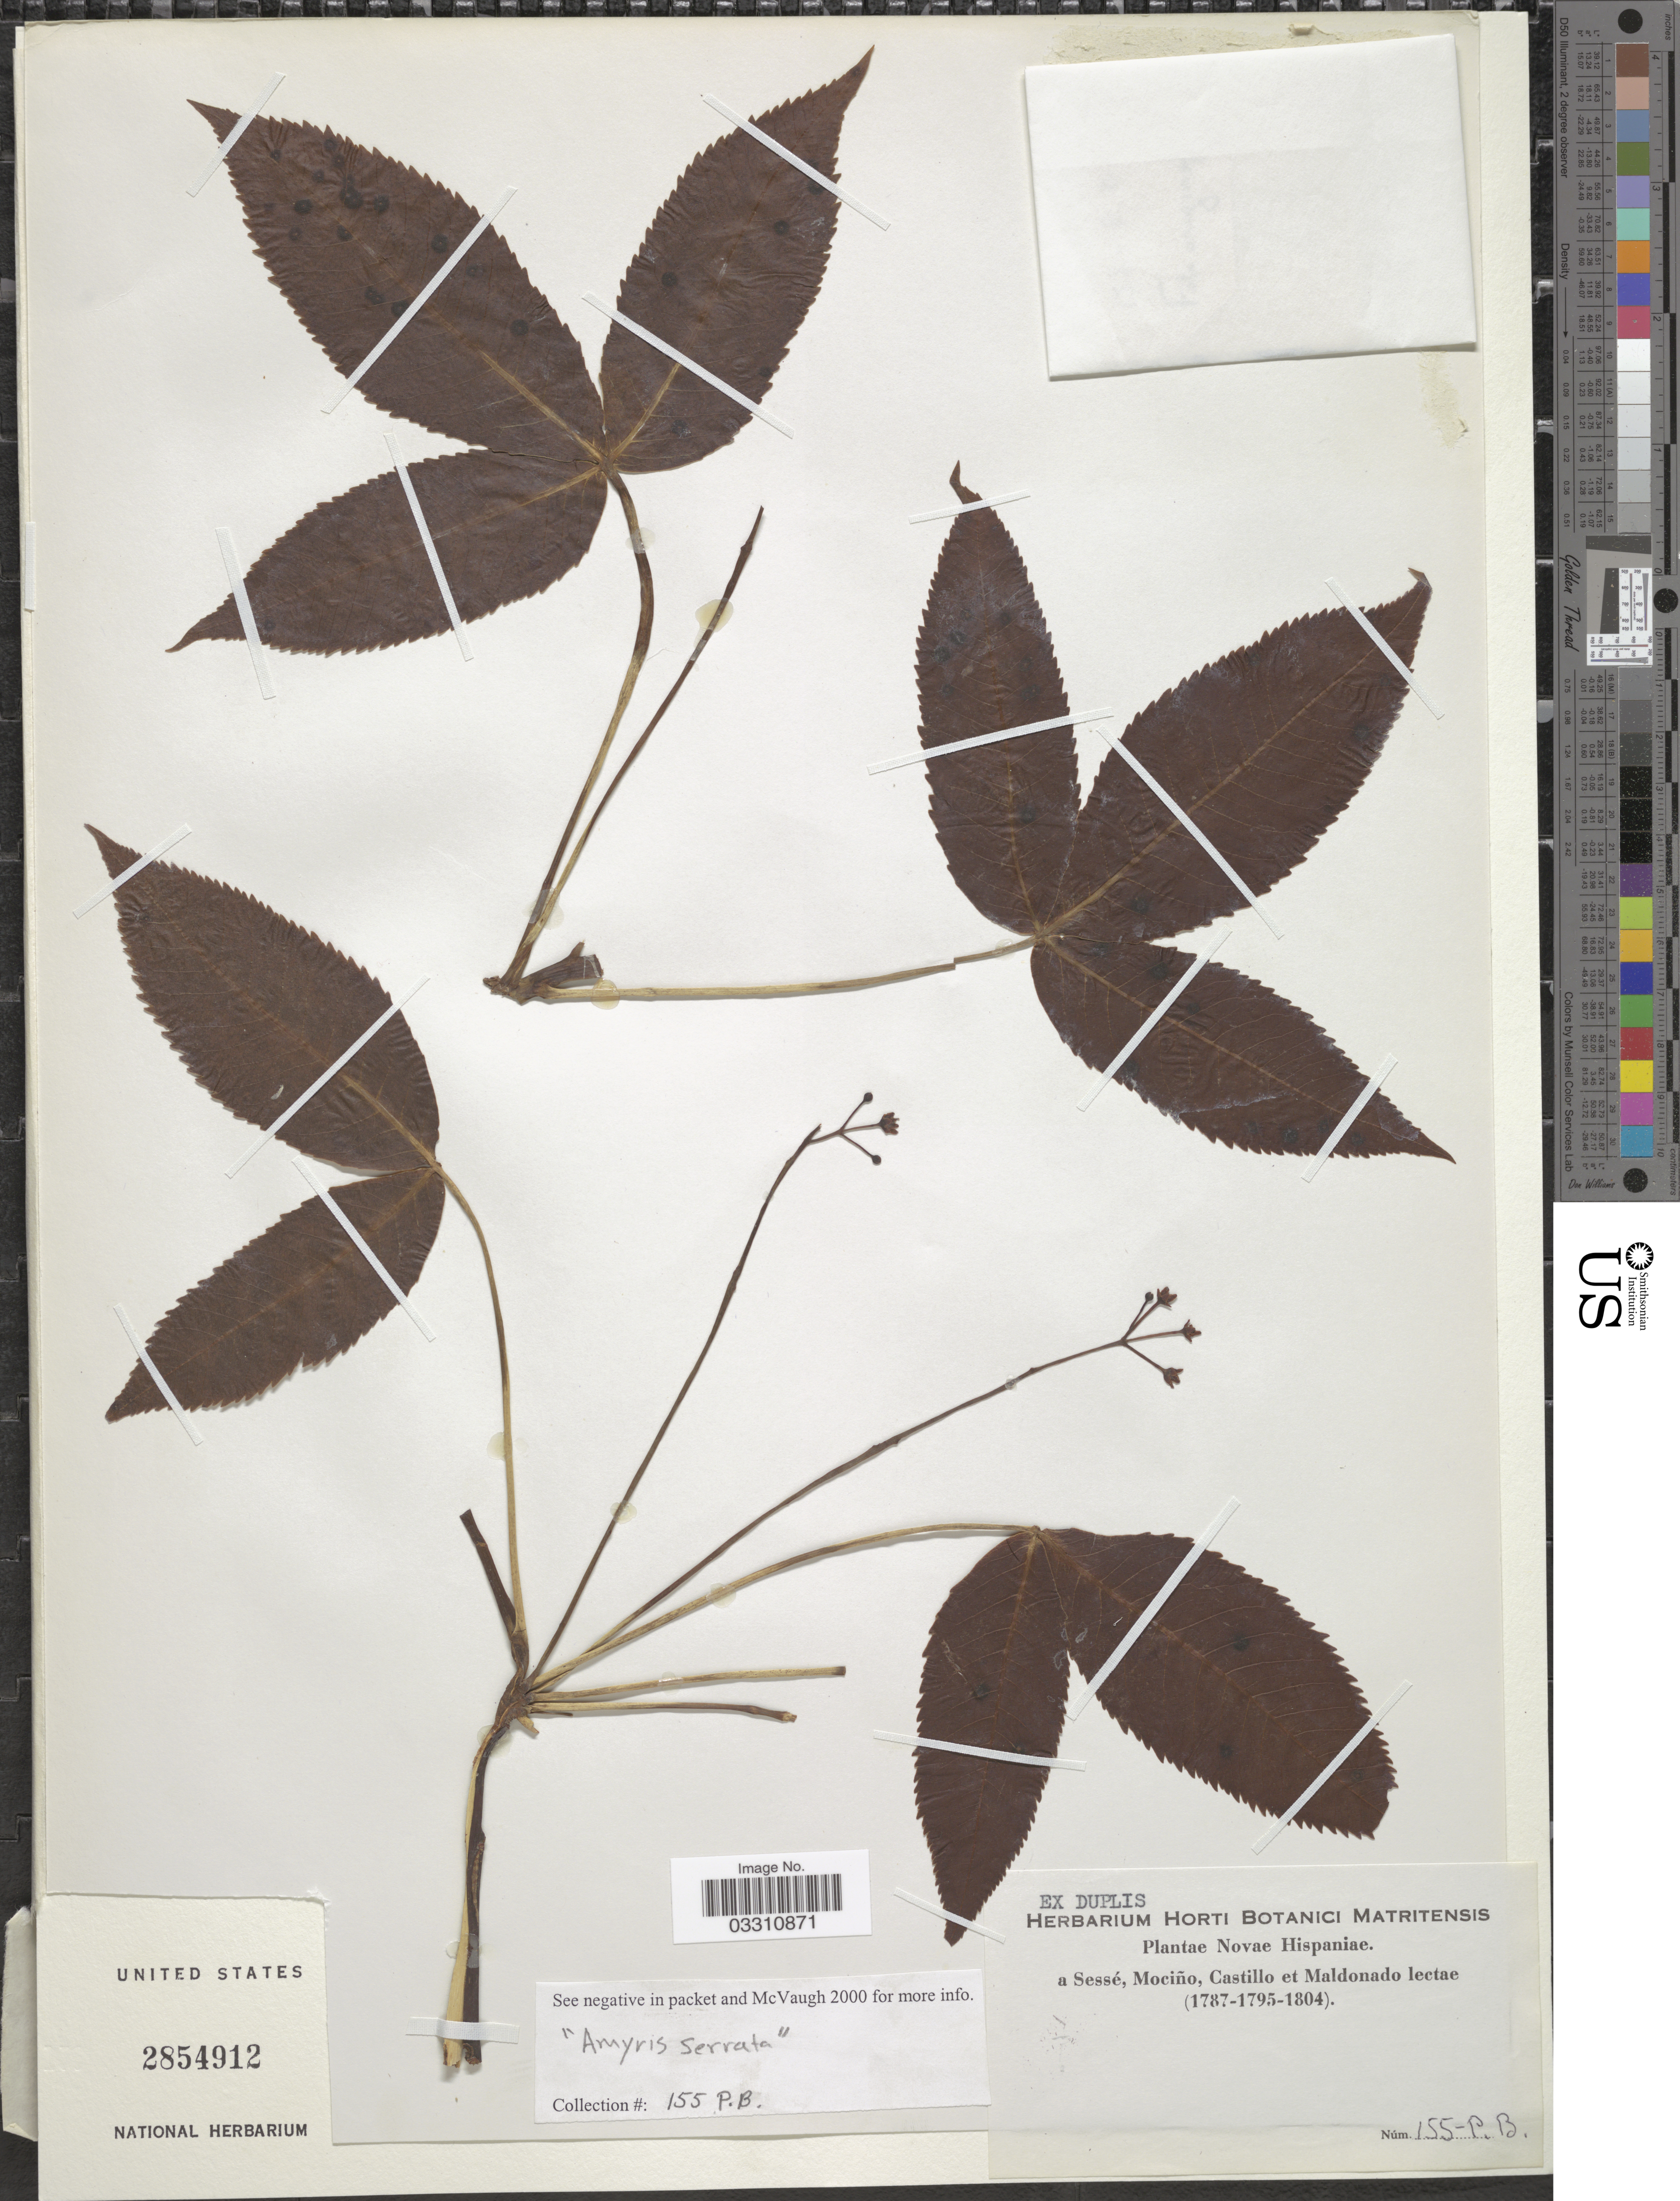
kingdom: Plantae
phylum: Tracheophyta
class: Magnoliopsida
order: Sapindales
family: Burseraceae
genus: Bursera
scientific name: Bursera sp.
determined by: Londoño-Echeverri, Y.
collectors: Sessé, --, Mociño, Castillo, -- & Maldonado, --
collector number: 155-PB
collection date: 1787/1804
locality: Novae Hispaniae.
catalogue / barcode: US 2854912